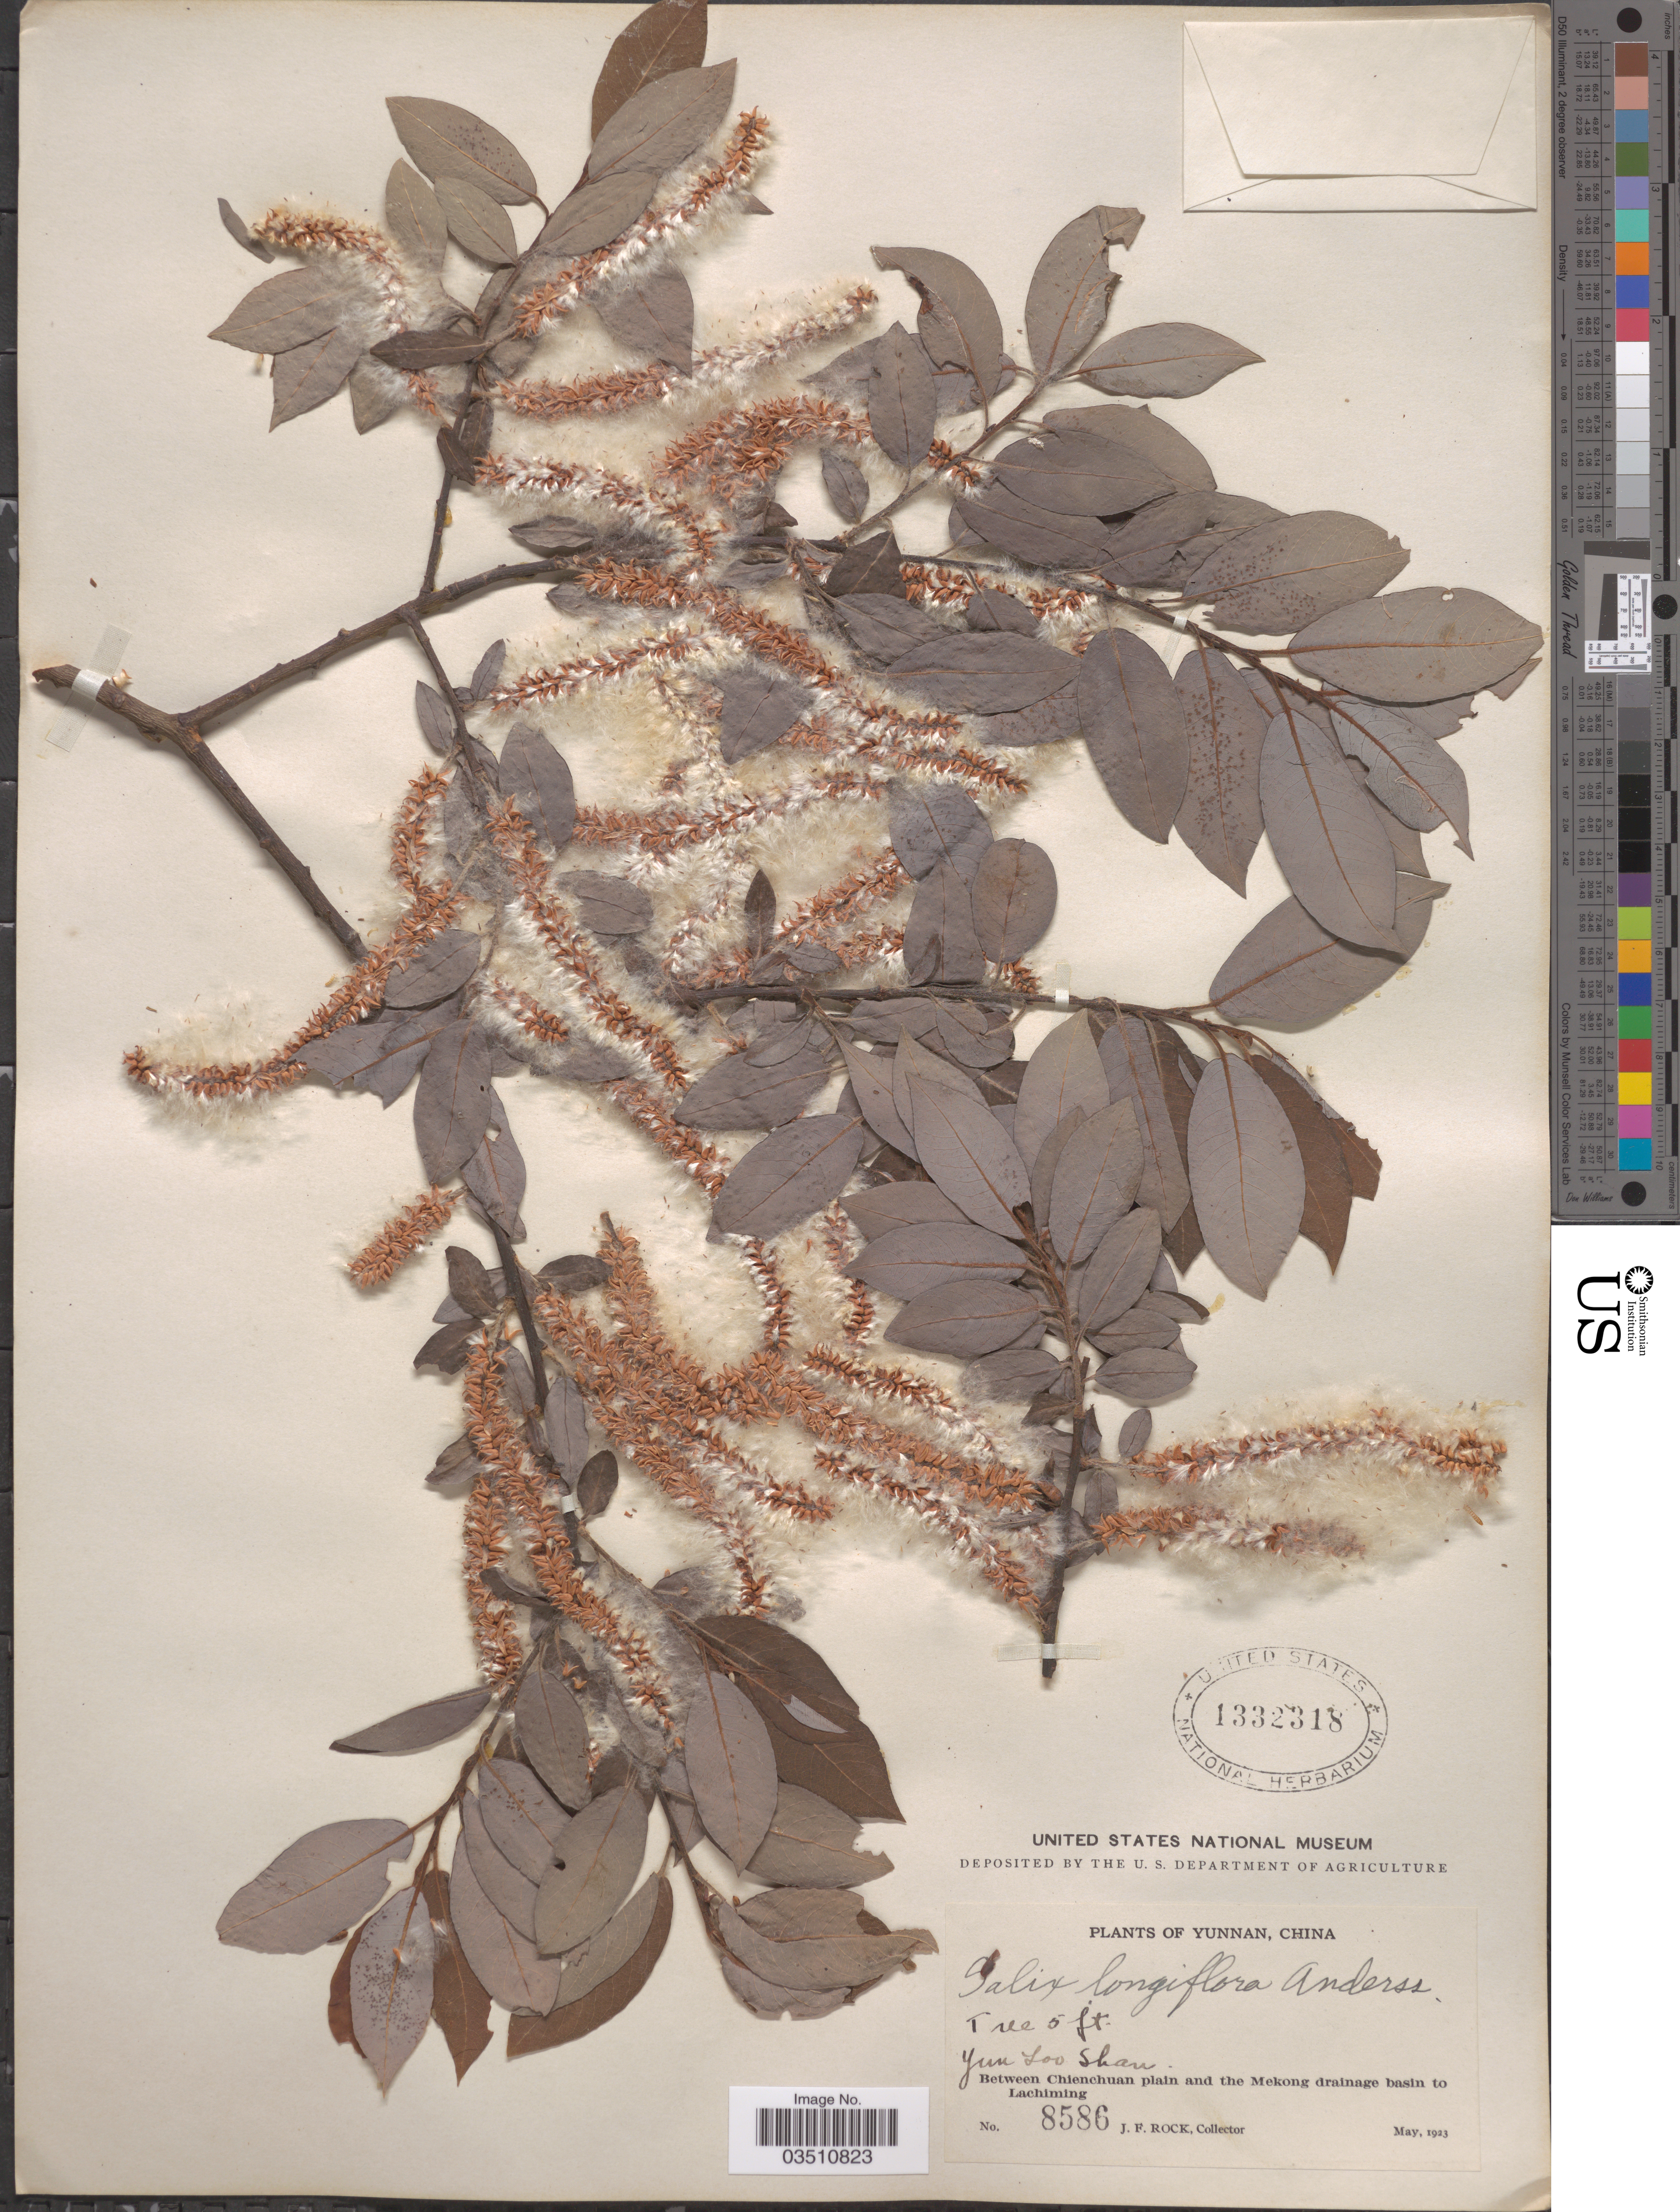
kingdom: Plantae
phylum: Tracheophyta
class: Magnoliopsida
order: Malpighiales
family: Salicaceae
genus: Salix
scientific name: Salix longiflora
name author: Andersson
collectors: J. Rock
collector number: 8586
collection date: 1923-05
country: China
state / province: Yunnan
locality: Yun Loo Shan. Between Chienchuan plain and the Mekong drainage basin to Lachiming.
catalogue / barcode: US 1332318